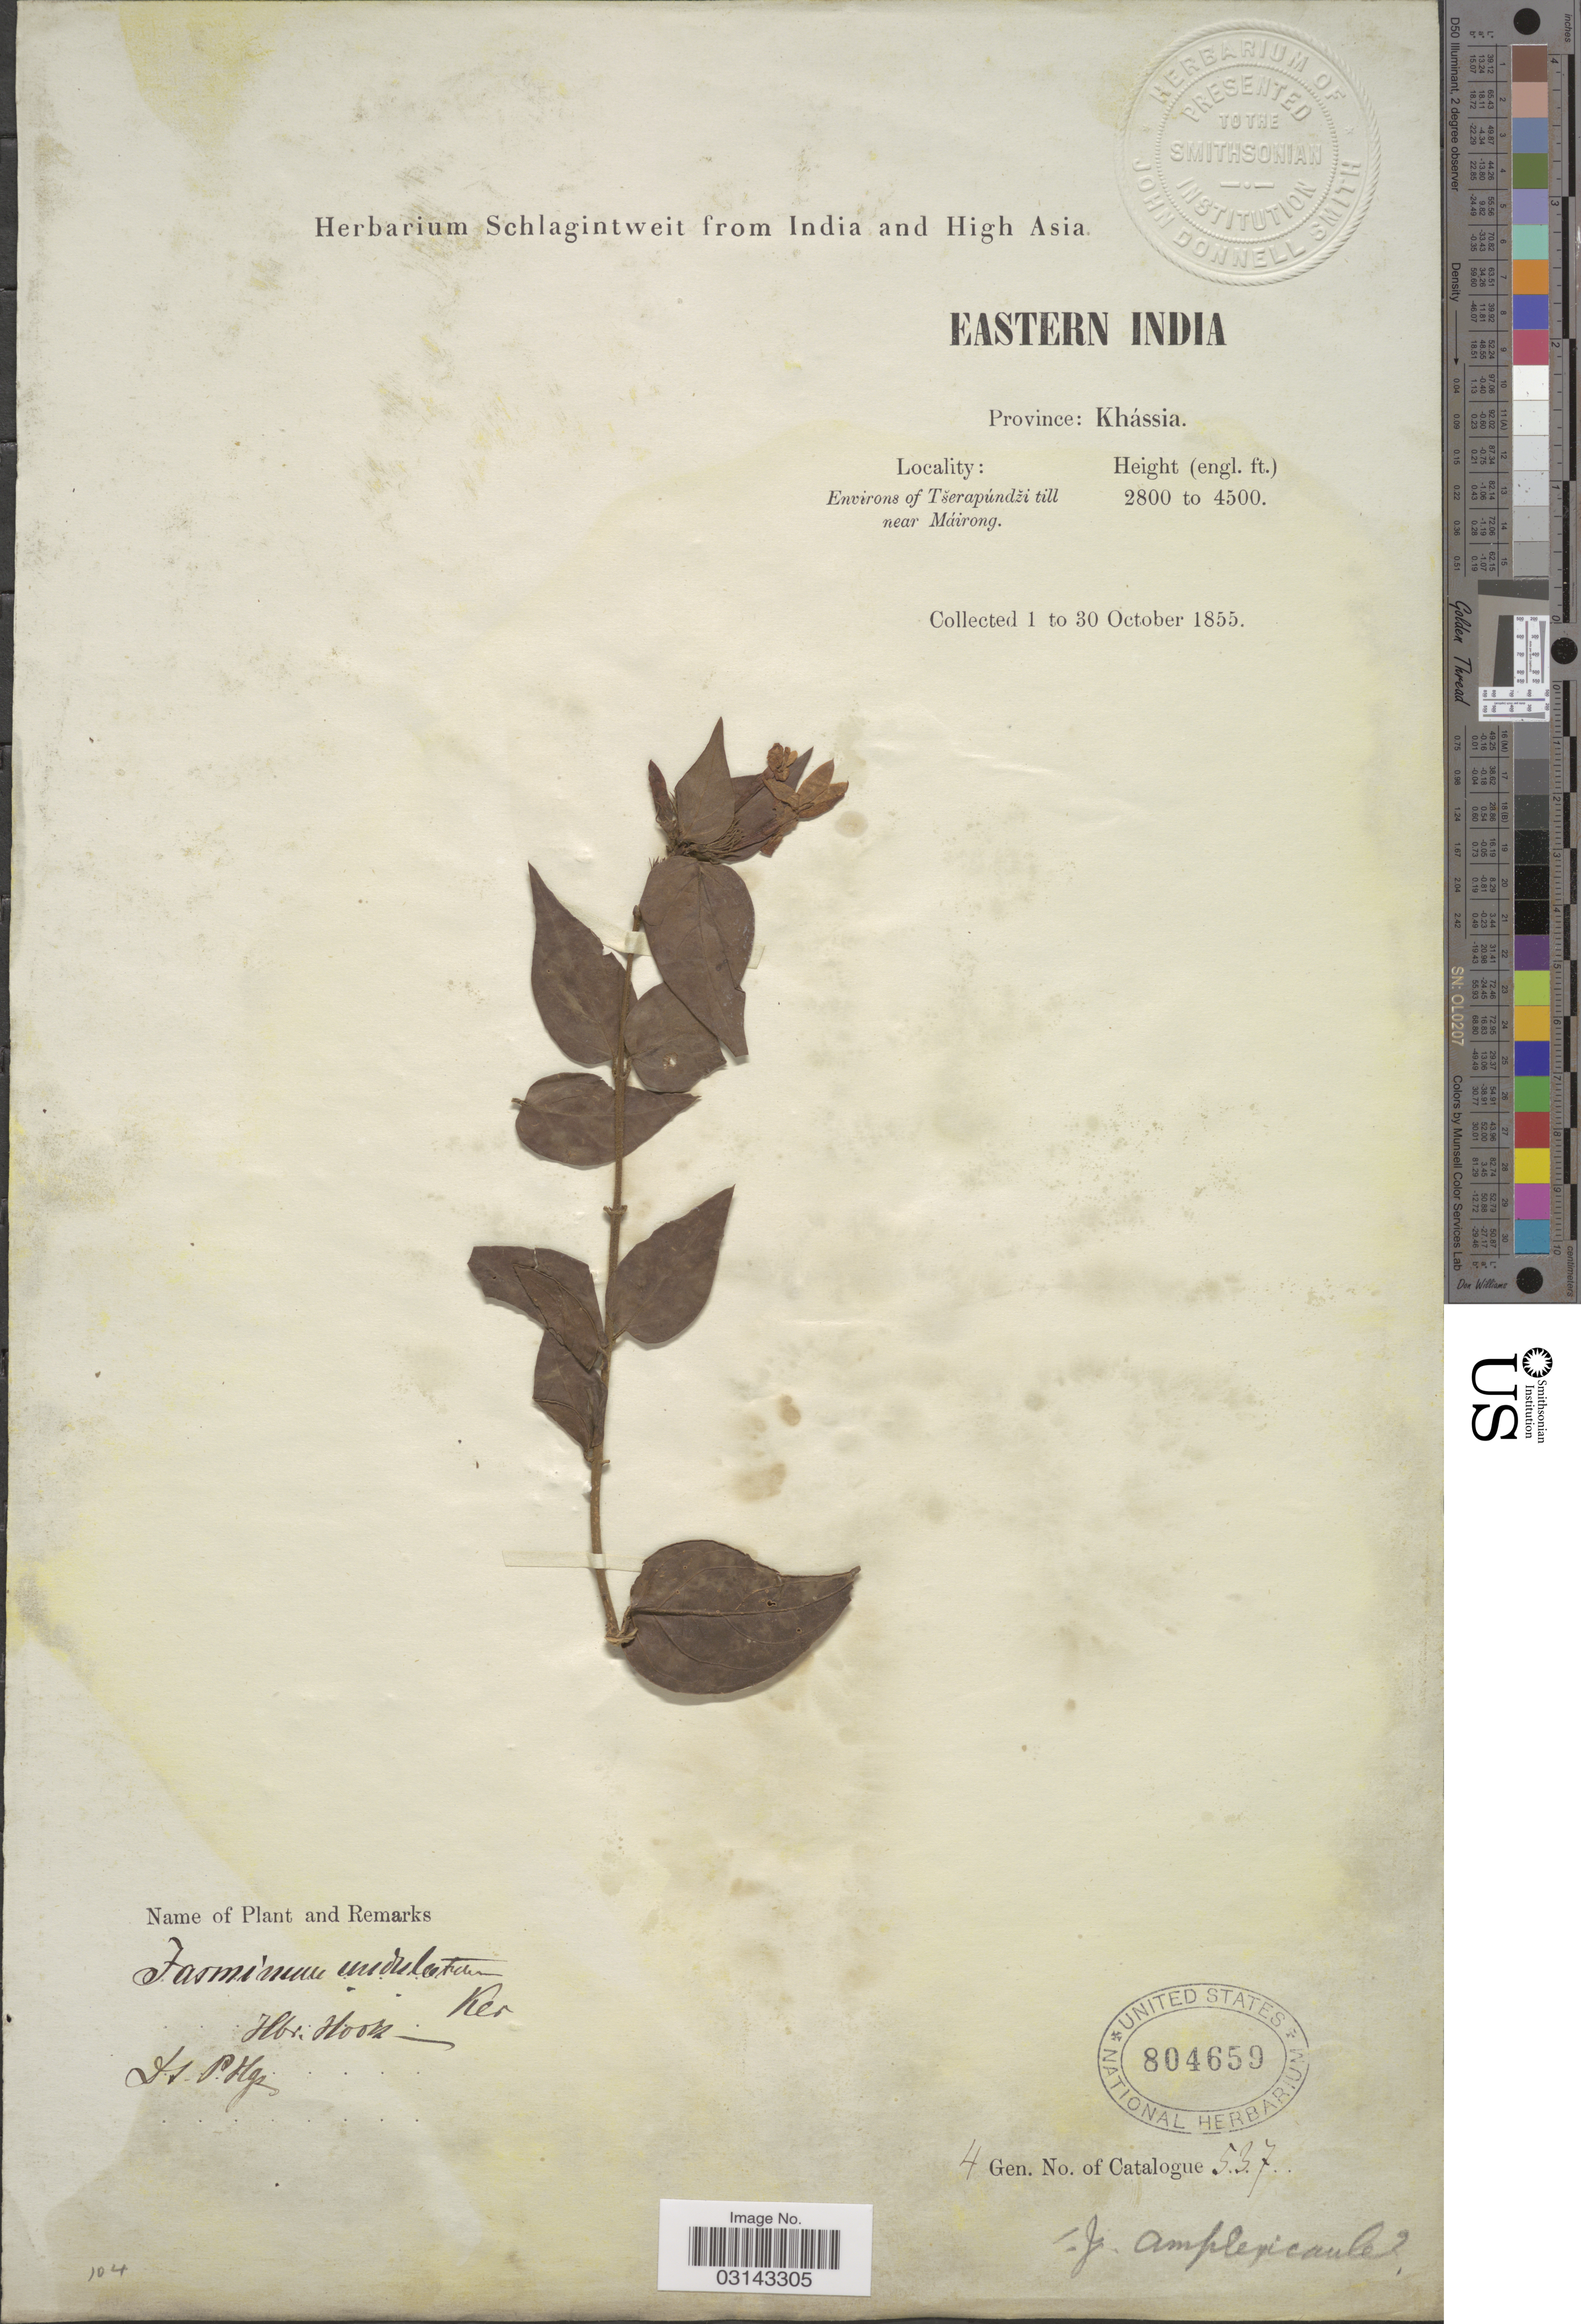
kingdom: Plantae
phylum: Tracheophyta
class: Magnoliopsida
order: Lamiales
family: Oleaceae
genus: Jasminum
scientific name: Jasminum elongatum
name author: (P.J. Bergius) Willd.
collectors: ex herb. Schlagintweit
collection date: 1855-10-01/1855-10-30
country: India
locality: Eastern India. Province: Khássia. Environs of Tšerapúndži till near Máirong.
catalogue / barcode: US 804659